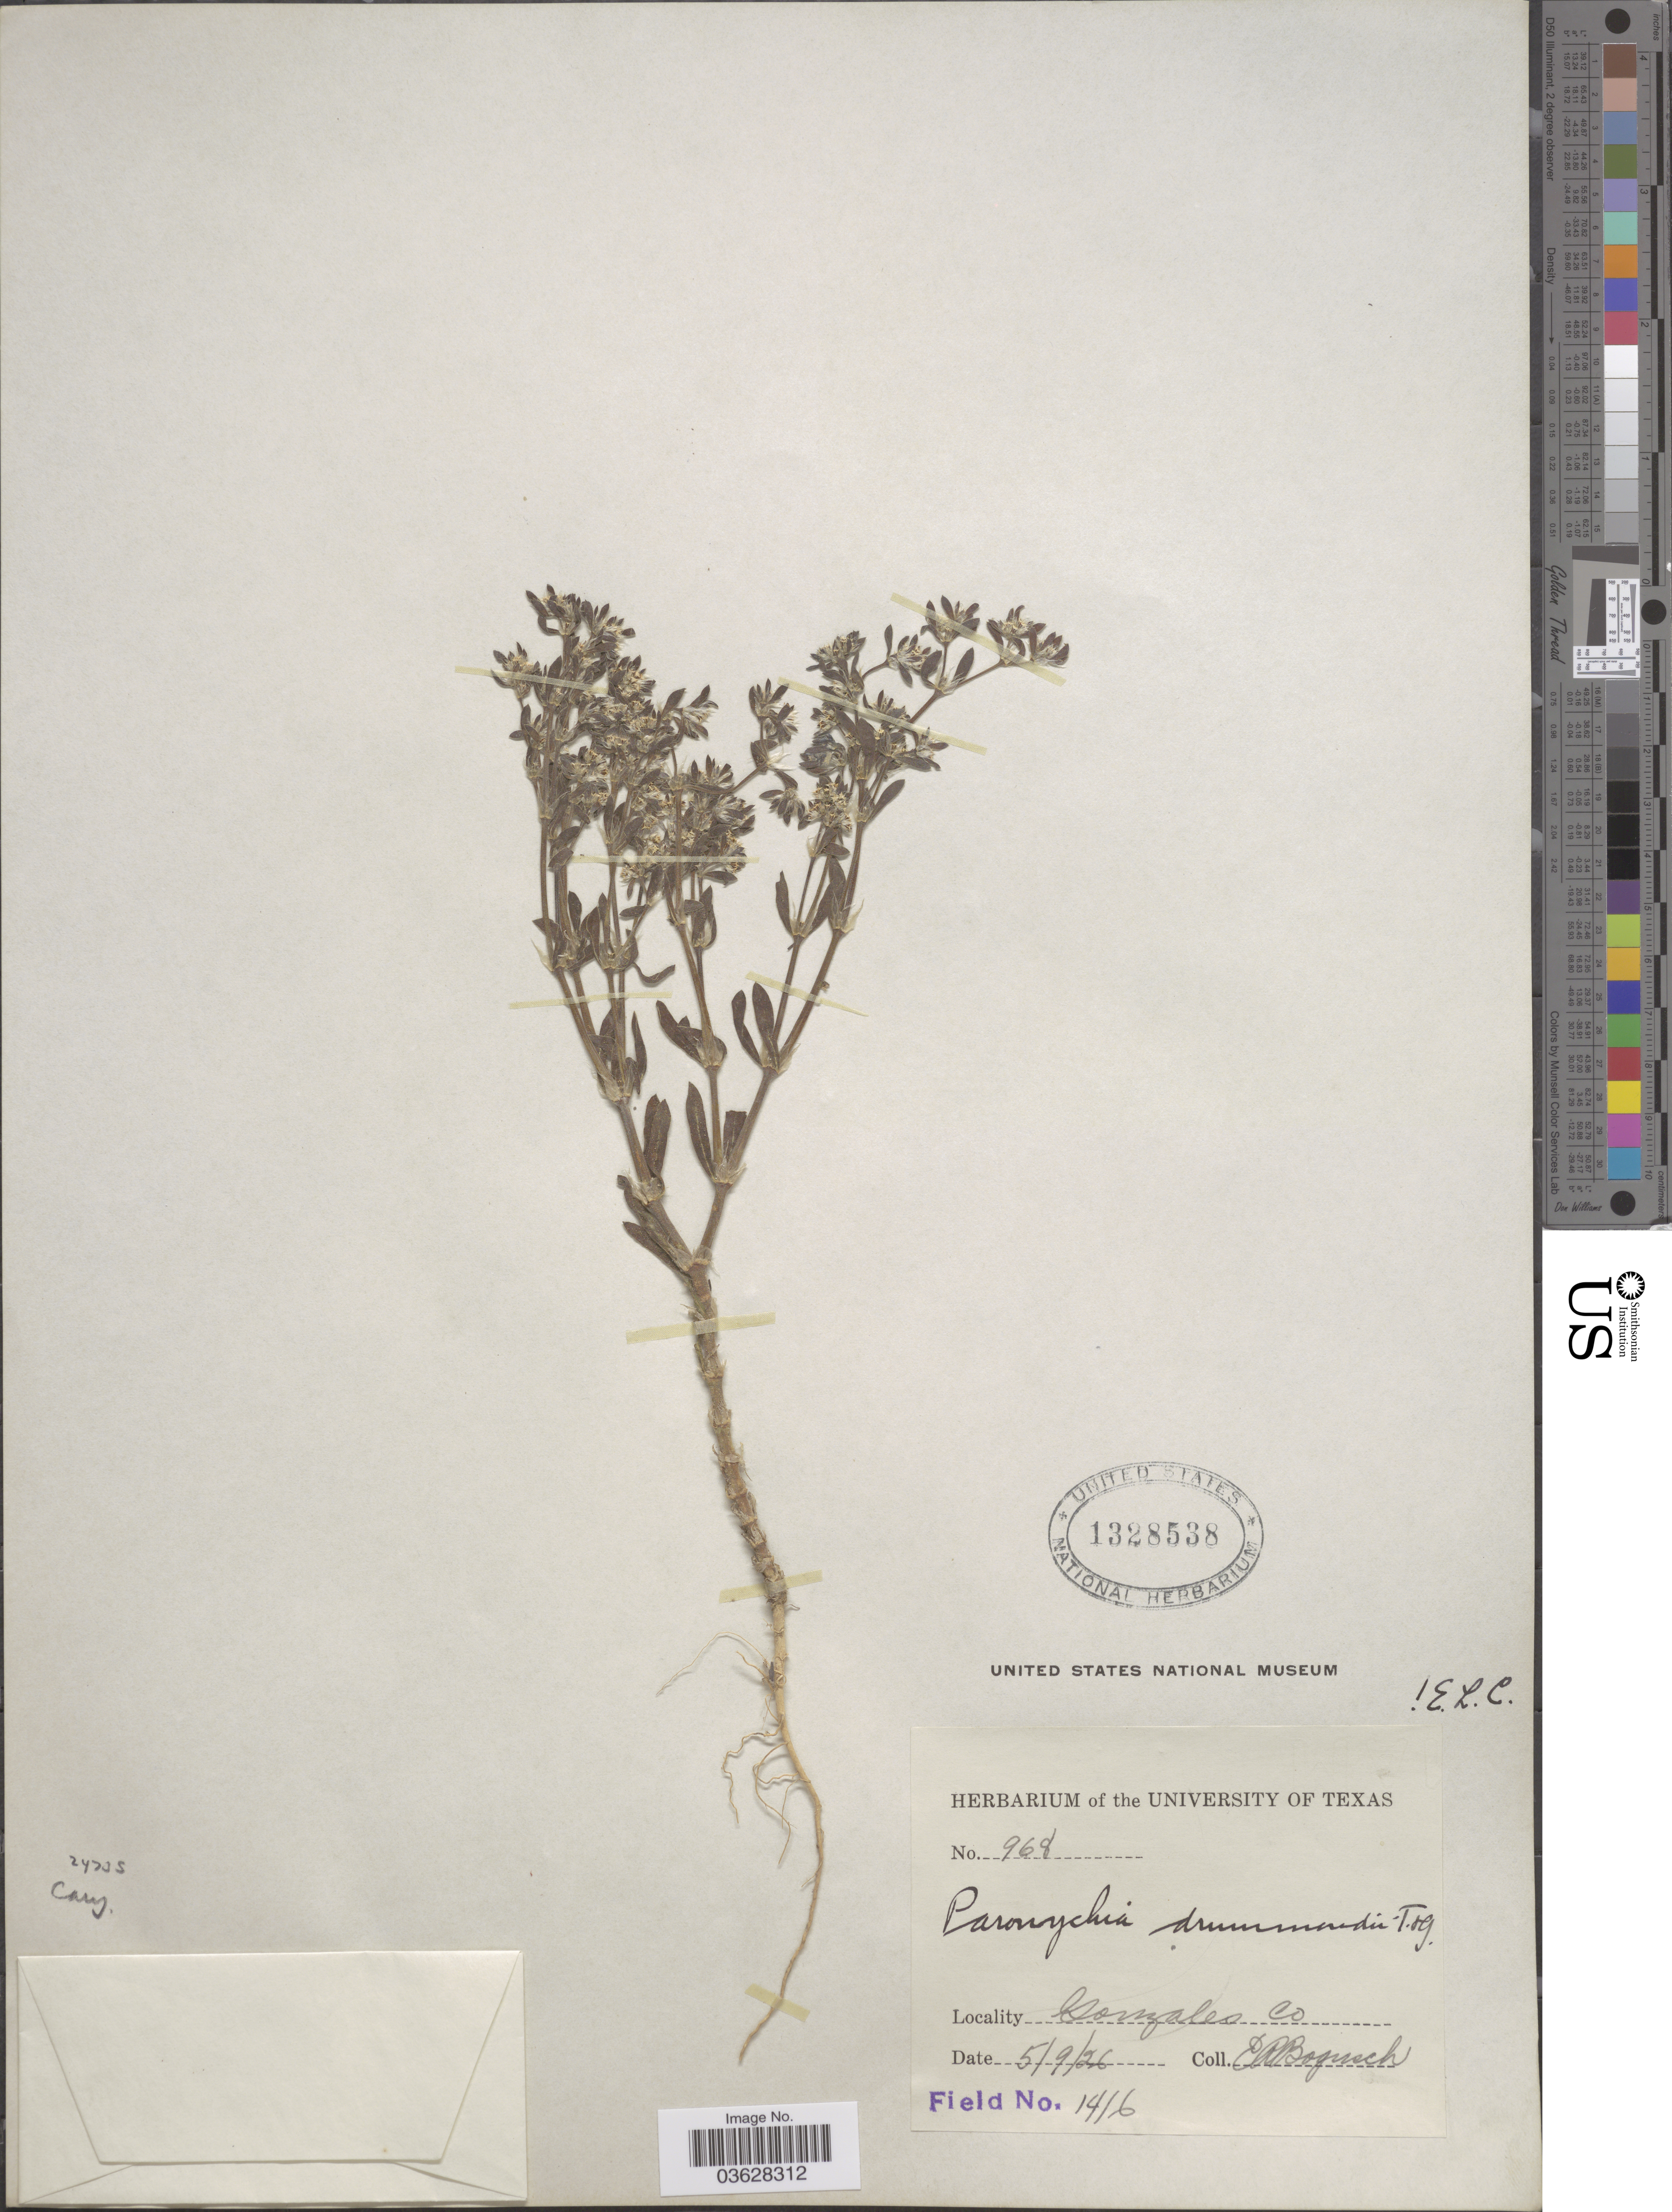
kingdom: Plantae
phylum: Tracheophyta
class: Magnoliopsida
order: Caryophyllales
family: Caryophyllaceae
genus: Paronychia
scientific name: Paronychia drummondii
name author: Torr. & A. Gray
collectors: E. Bogusch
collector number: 968/1416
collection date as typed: Transcribed d/m/y: 9/5/26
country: United States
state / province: Texas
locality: Gonzales Co.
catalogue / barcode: US 1328538